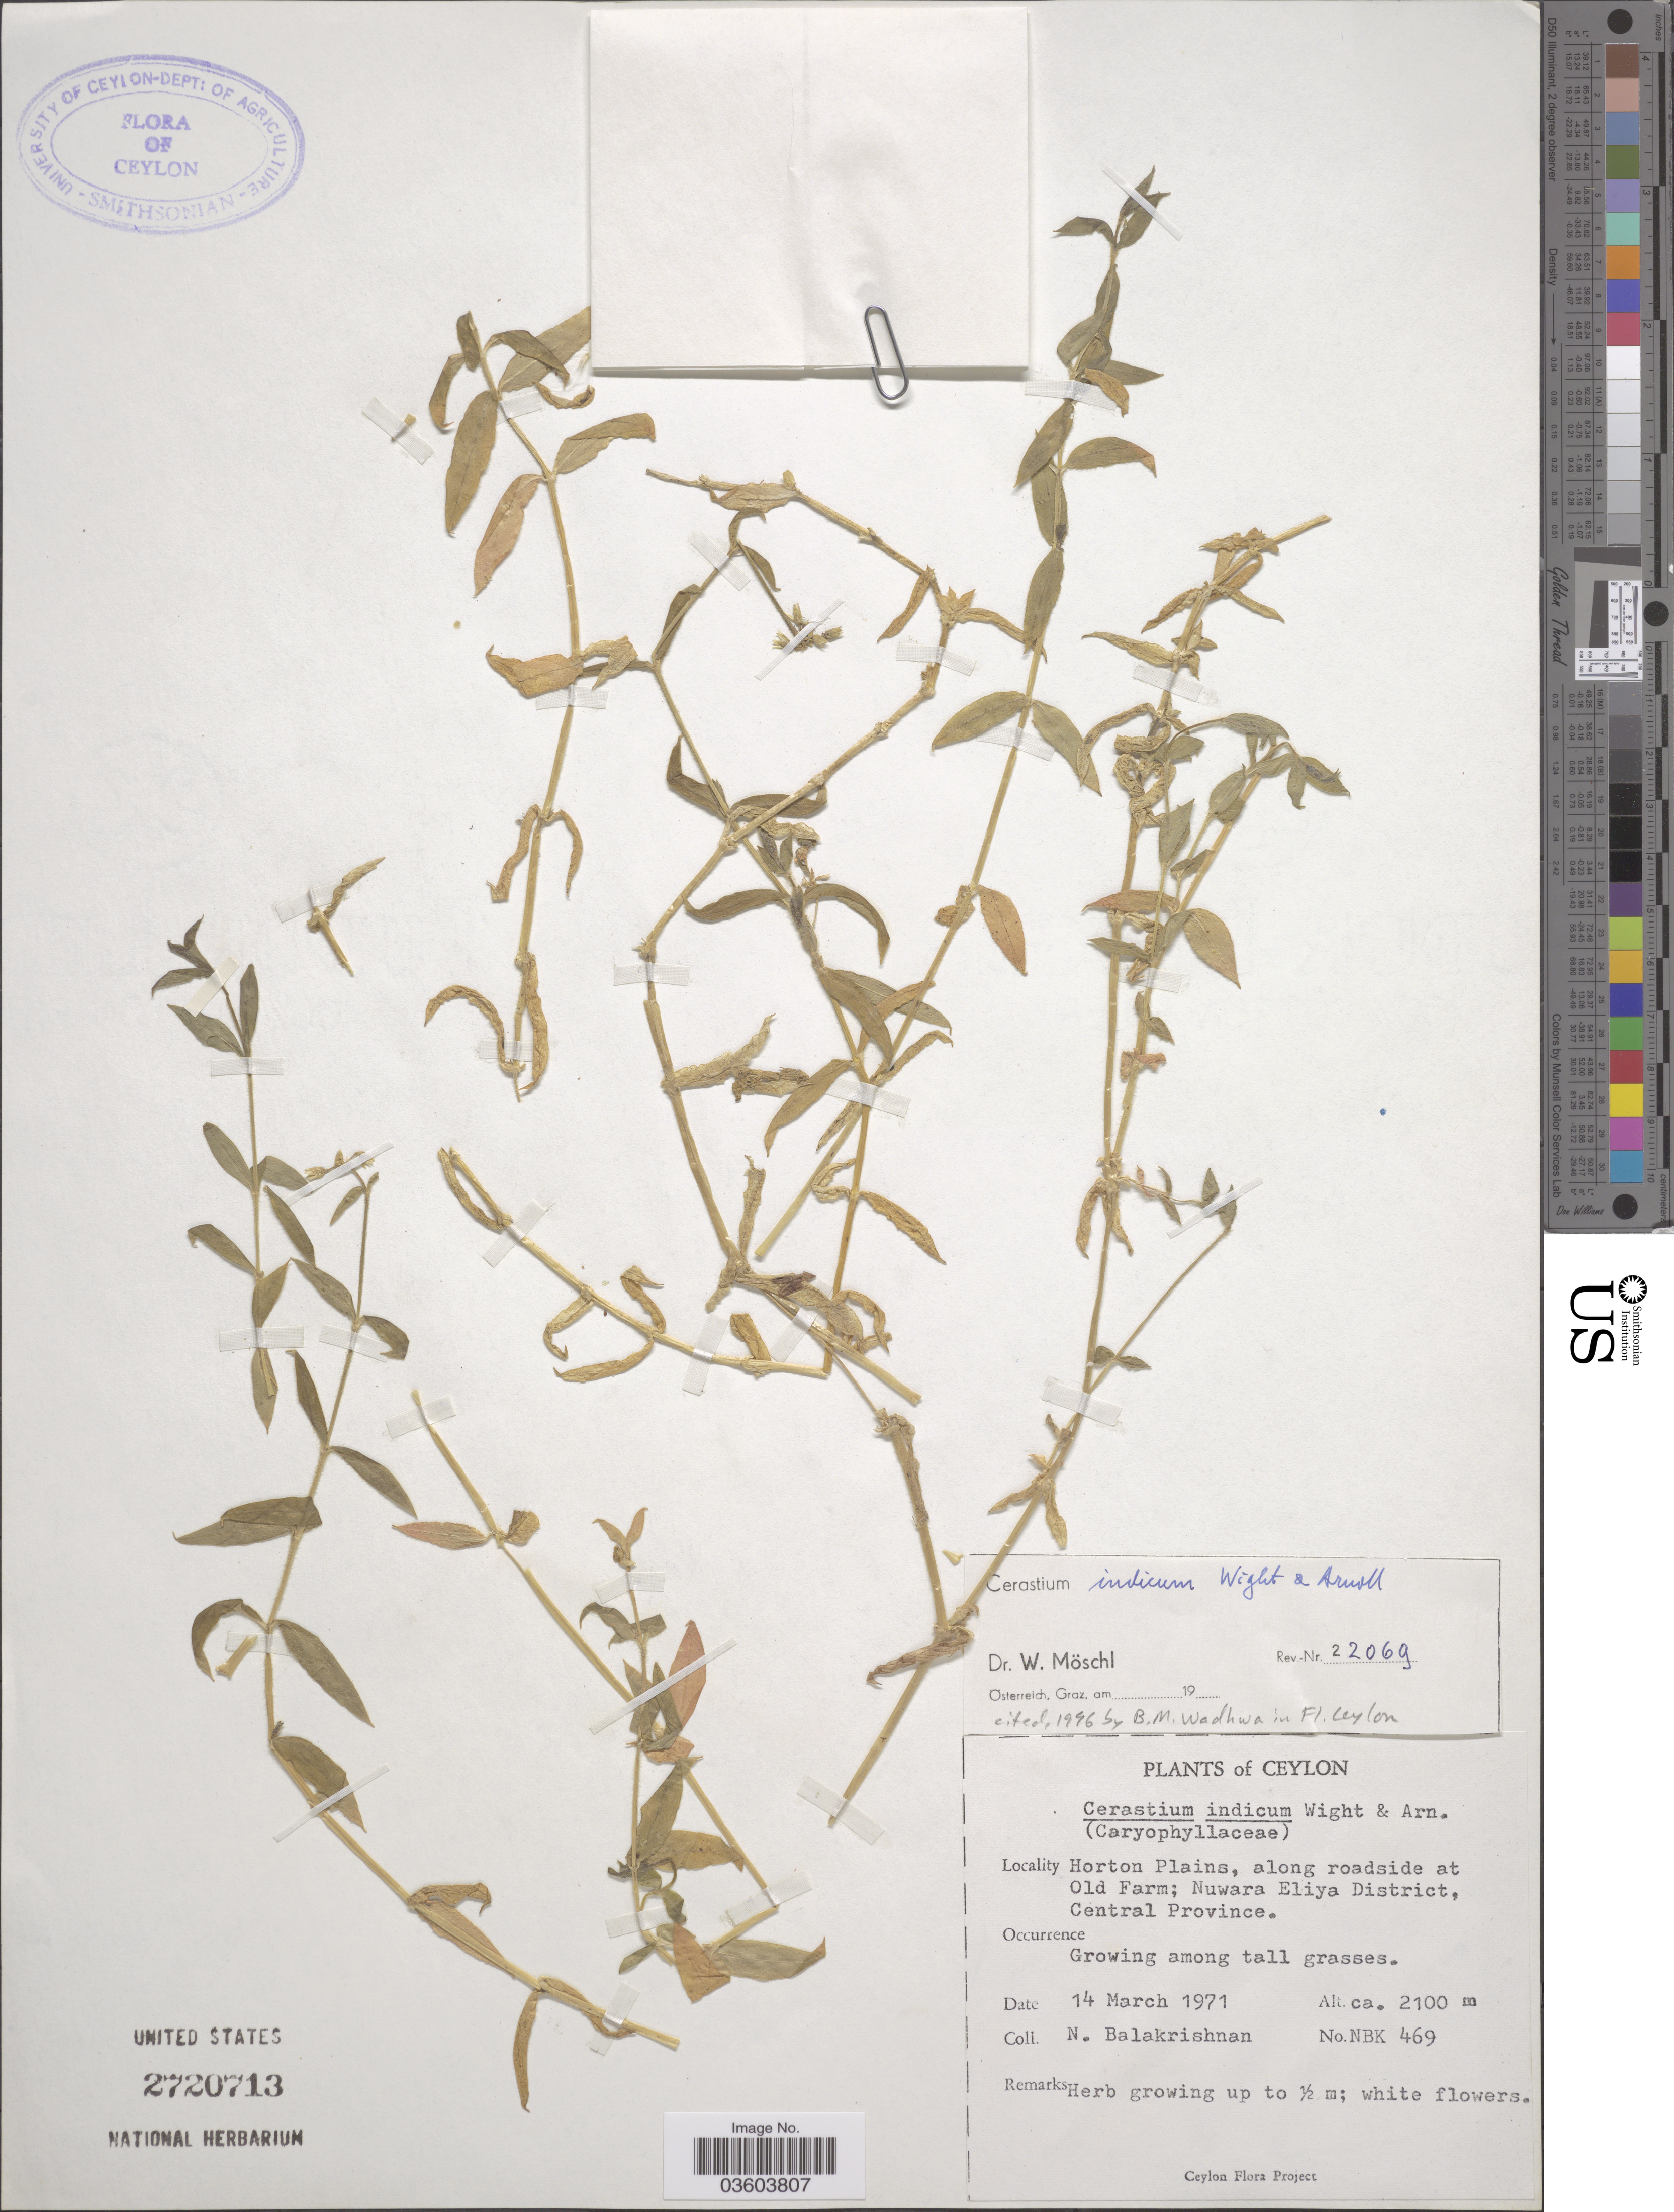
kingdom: Plantae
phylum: Tracheophyta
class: Magnoliopsida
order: Caryophyllales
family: Caryophyllaceae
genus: Cerastium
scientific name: Cerastium indicum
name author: Wight & Arn.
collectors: N. Balakrishnan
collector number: NBK469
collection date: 1971-03-14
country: Sri Lanka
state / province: Central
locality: Ceylon. Horton Plains, along roadside at Old Farm; Nuwara Eliya District.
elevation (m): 2100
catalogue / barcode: US 2720713